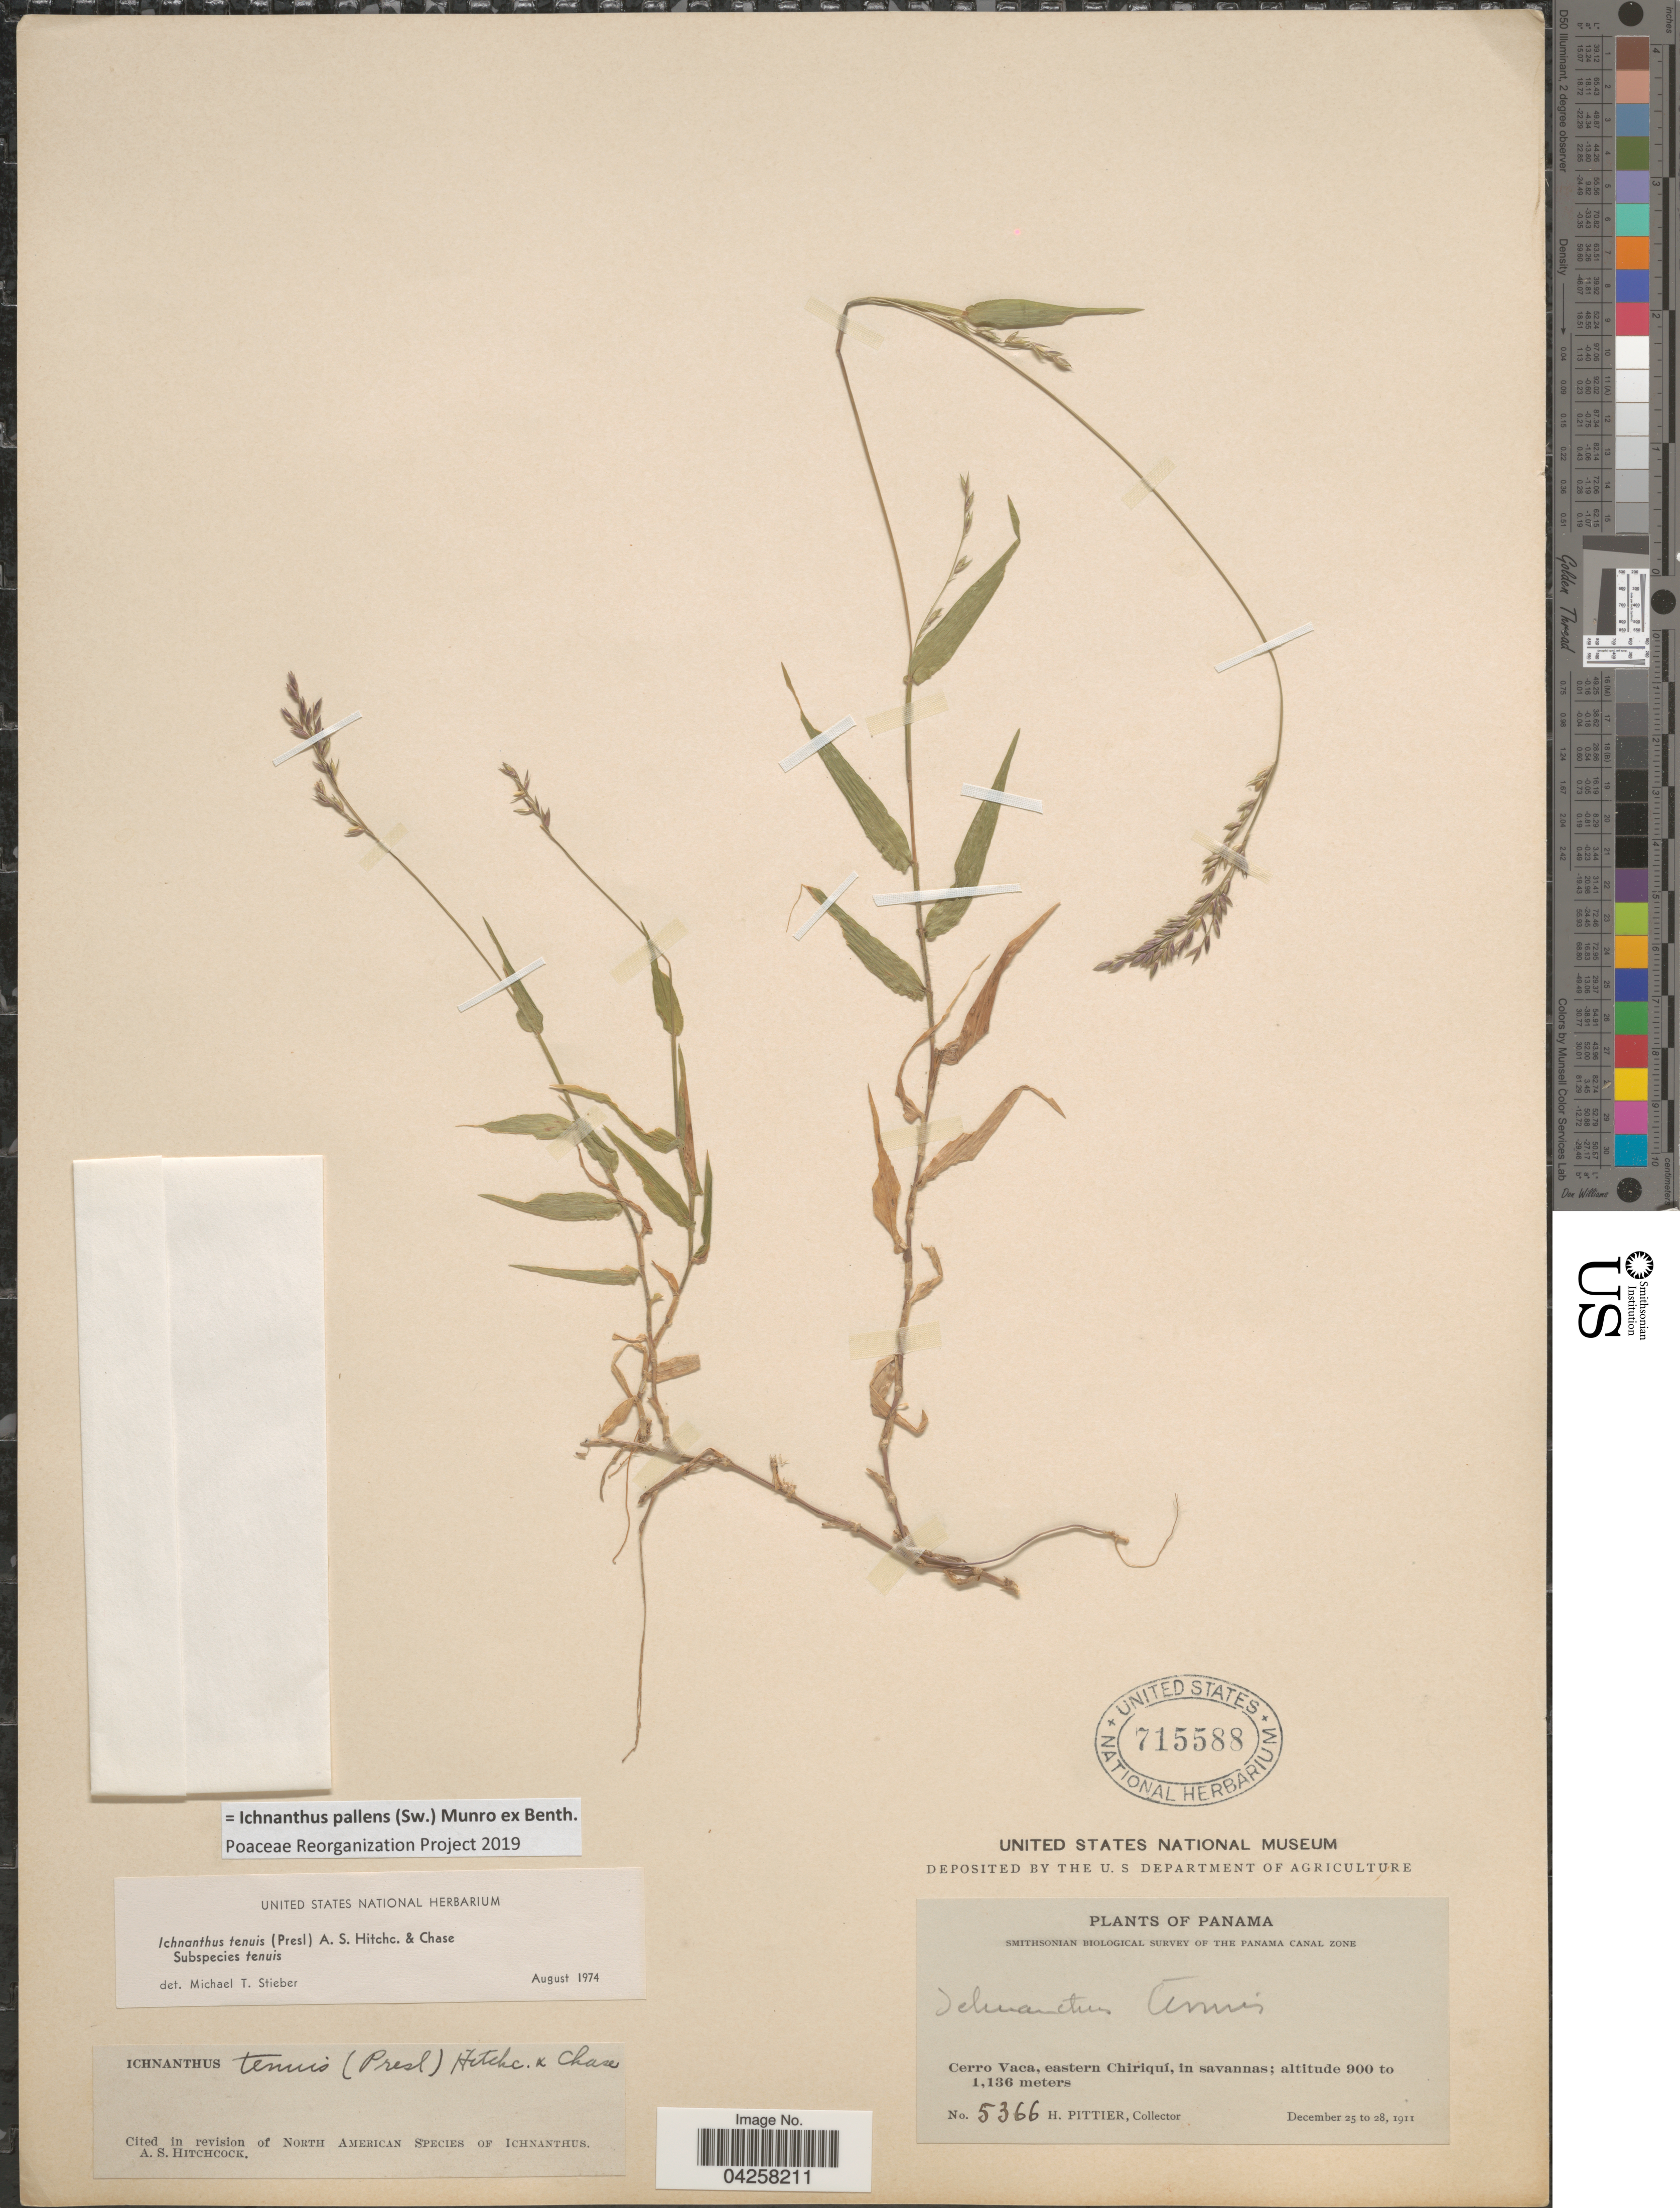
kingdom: Plantae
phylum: Tracheophyta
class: Liliopsida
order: Poales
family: Poaceae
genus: Ichnanthus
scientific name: Ichnanthus tenuis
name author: (J. Presl) Hitchc. & Chase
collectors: H. F. Pittier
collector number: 5366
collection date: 1911-12-25/1911-12-28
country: Panama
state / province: Chiriqui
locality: Smithsonian Biological Survey of the Panama Canal Zone. Cerro Vaca, eastern Chiriqui, in savannas.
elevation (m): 900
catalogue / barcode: US 715588